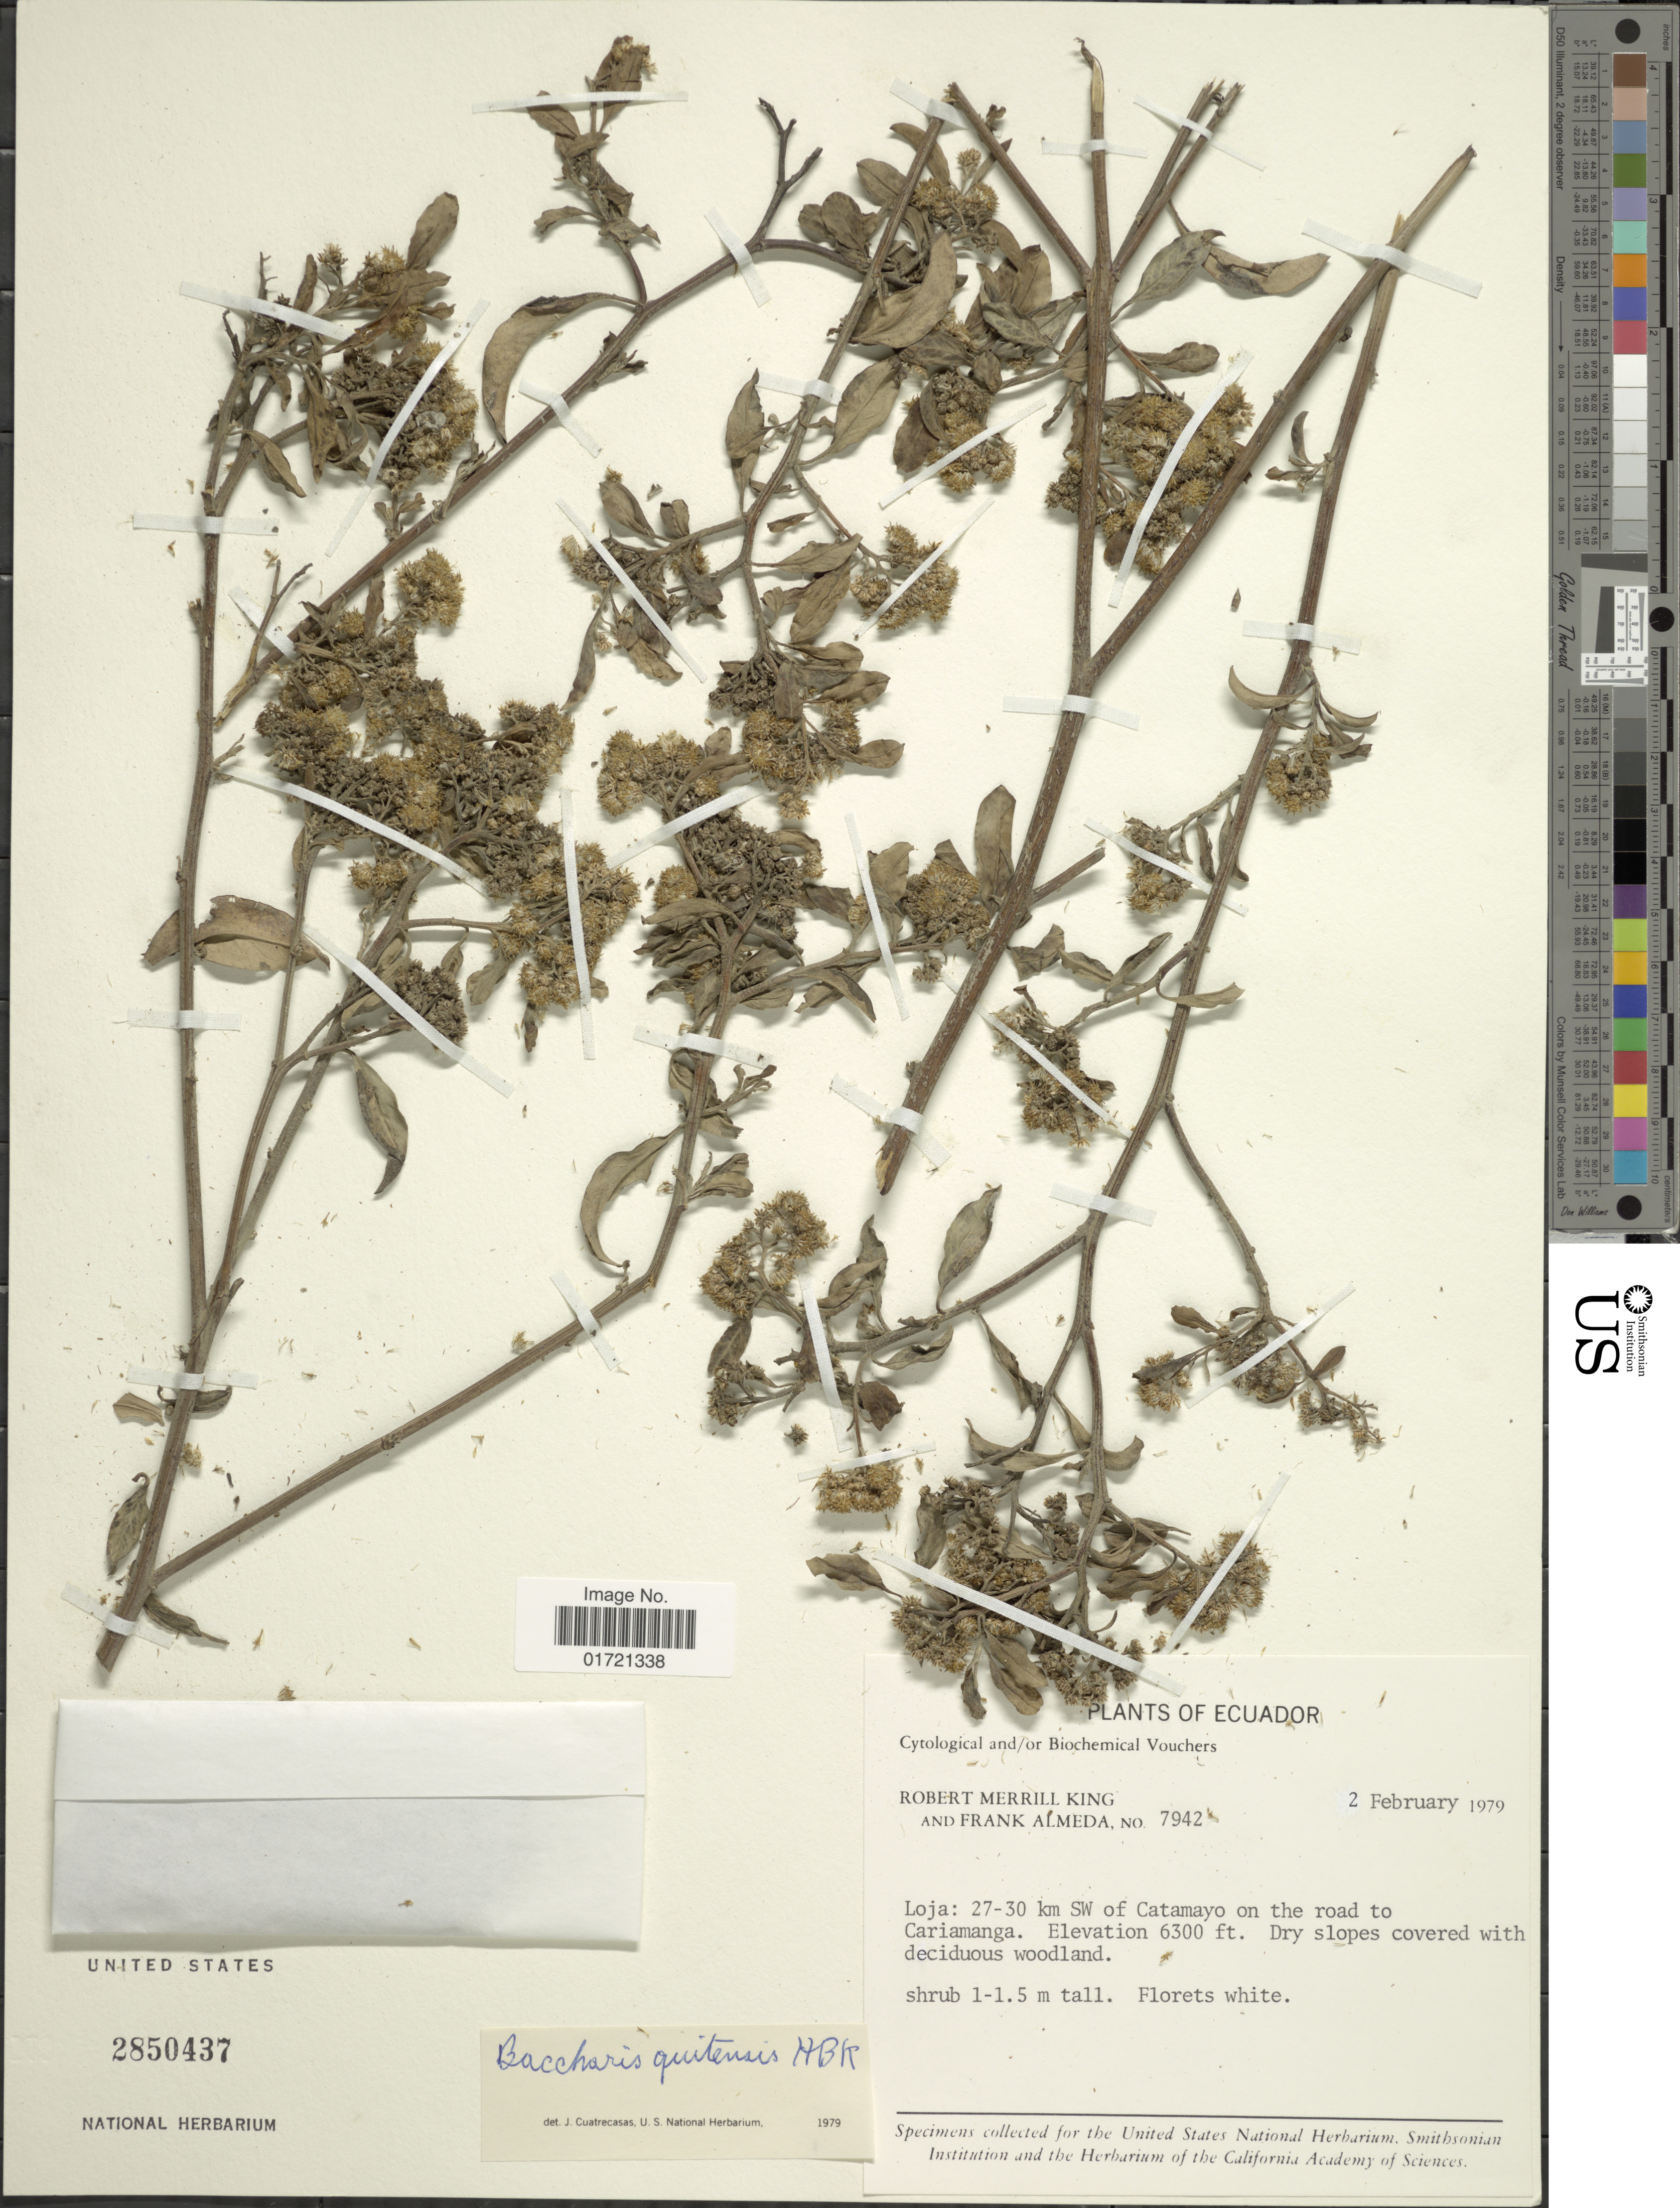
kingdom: Plantae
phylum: Tracheophyta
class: Magnoliopsida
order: Asterales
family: Asteraceae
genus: Baccharis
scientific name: Baccharis quitensis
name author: Kunth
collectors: R. M. King & F. Almeda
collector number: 7942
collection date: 1979-02-02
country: Ecuador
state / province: Loja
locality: Loja: 27-30 km SW of Catamayo on the road to Cariamanga.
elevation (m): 1920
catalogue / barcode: US 2850437